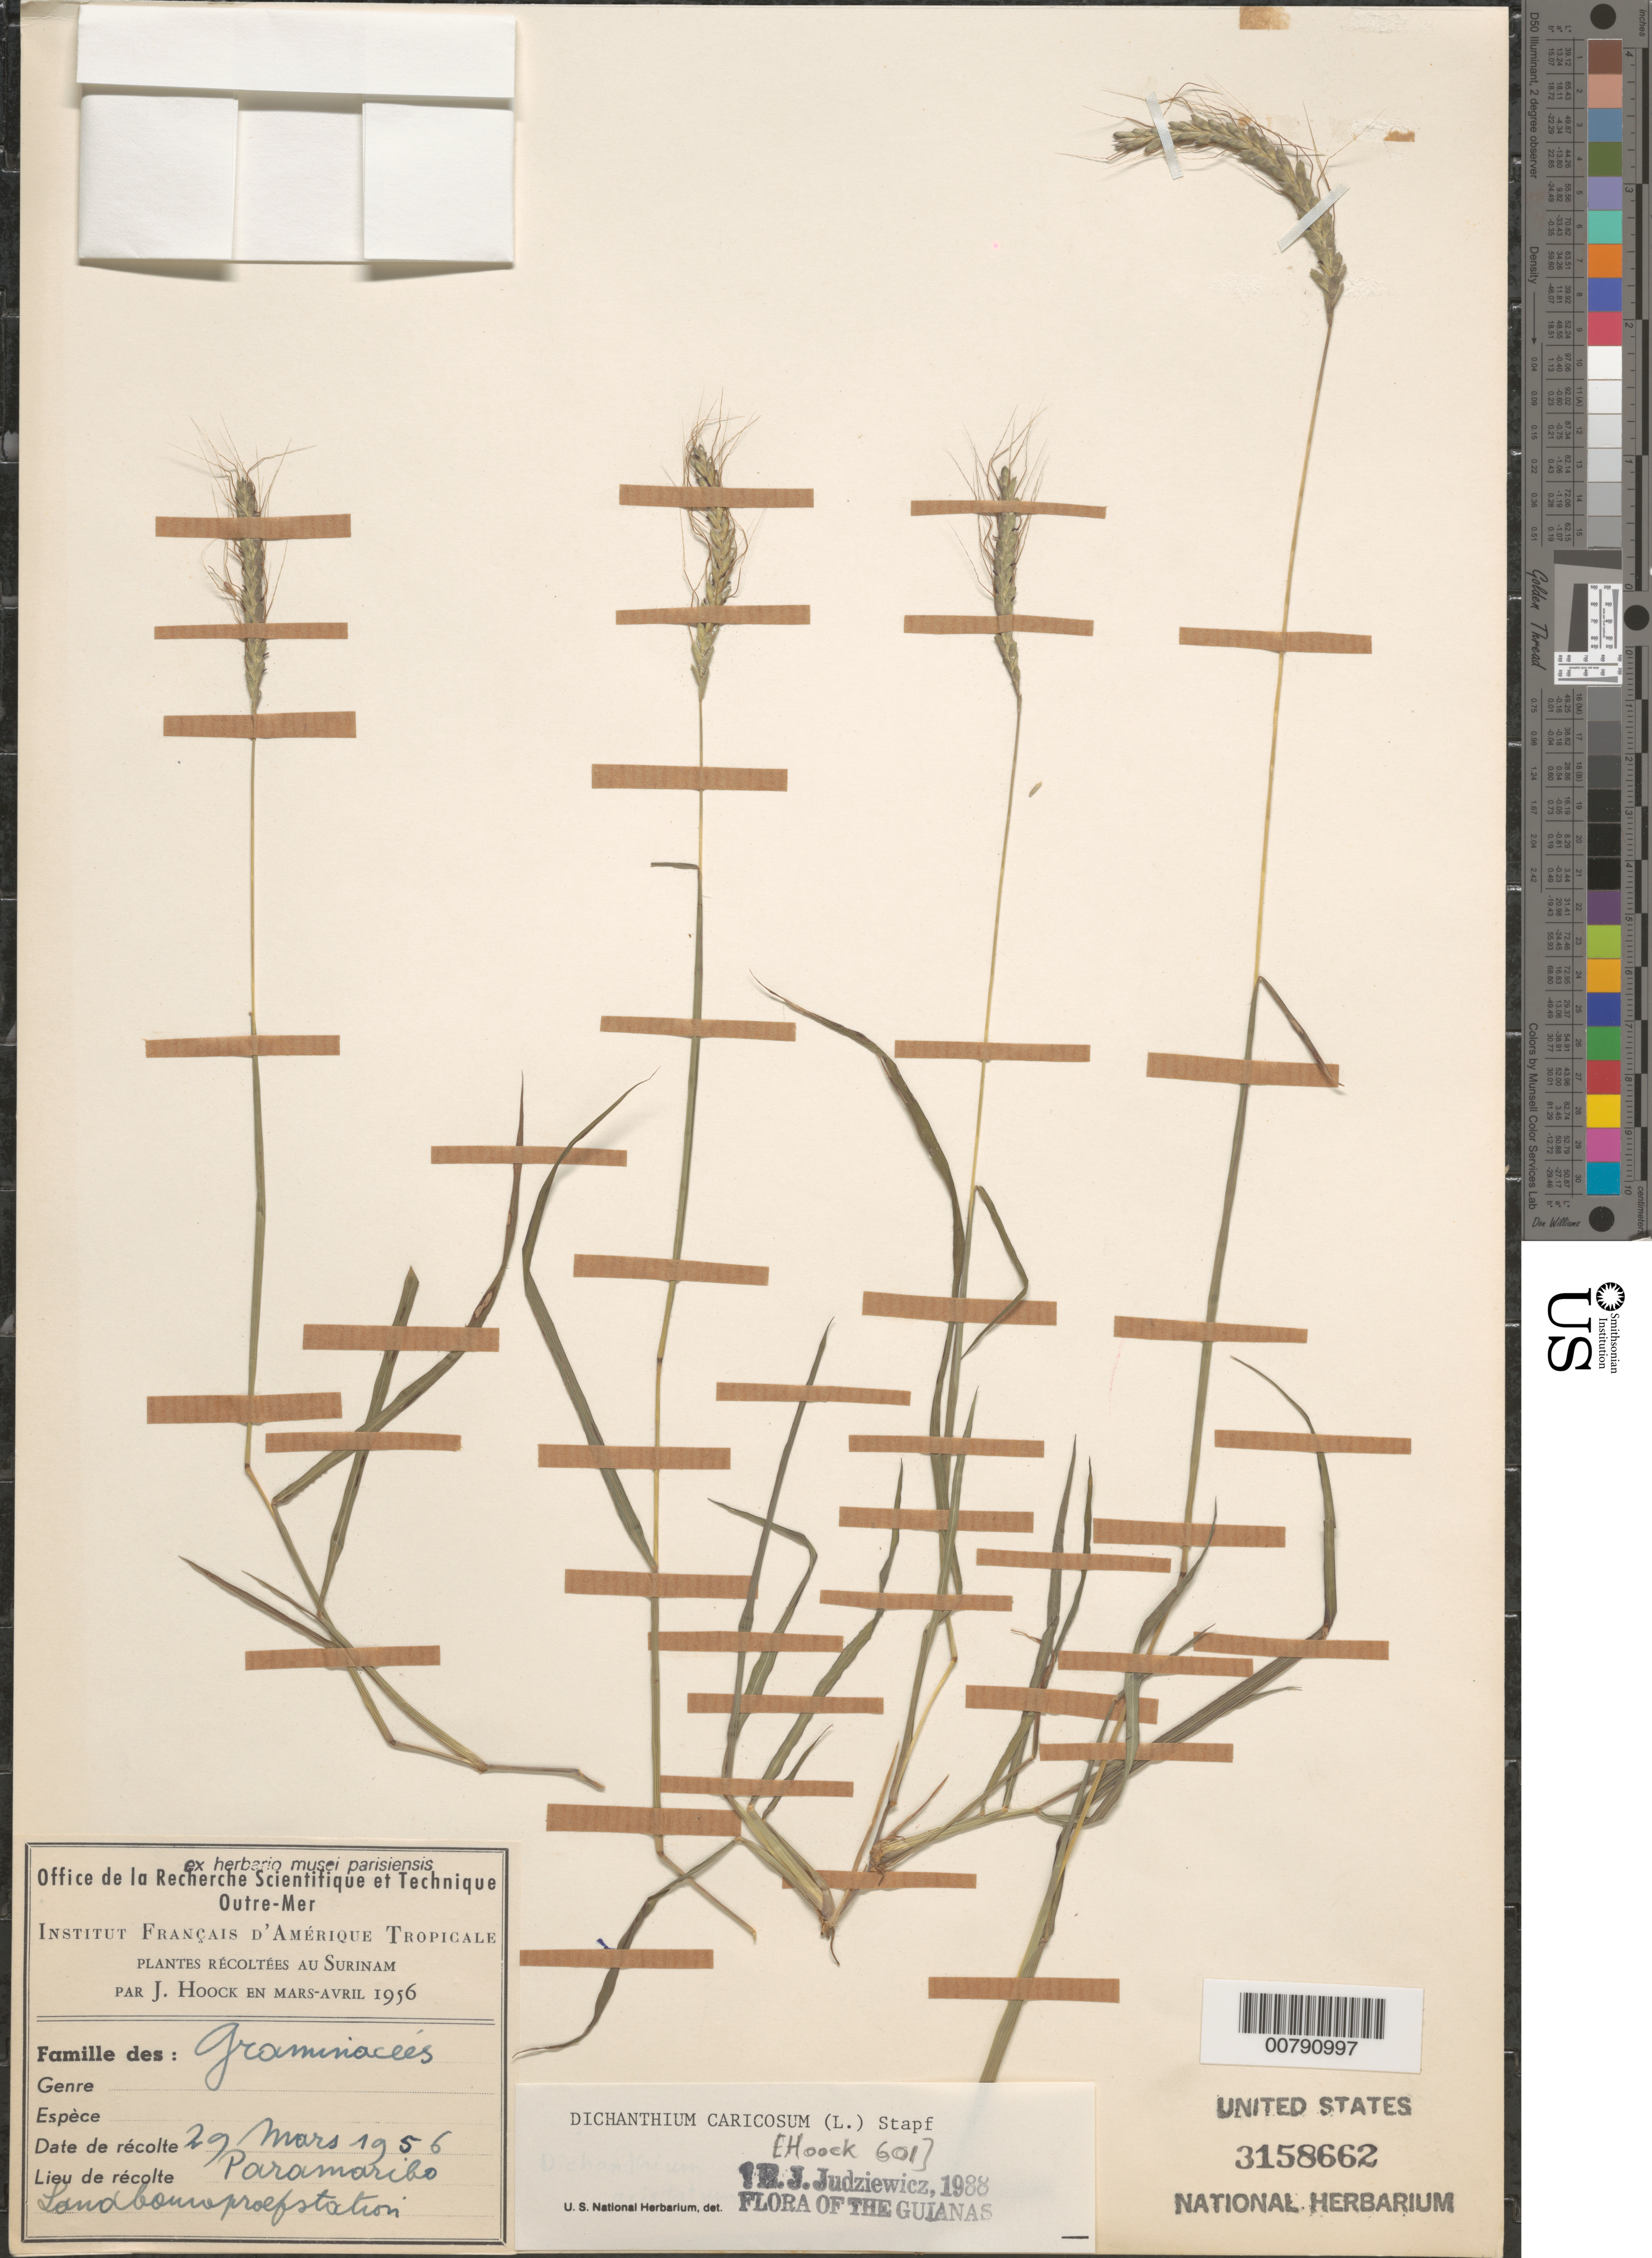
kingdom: Plantae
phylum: Tracheophyta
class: Liliopsida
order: Poales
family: Poaceae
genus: Dichanthium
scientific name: Dichanthium caricosum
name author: (L.) A. Camus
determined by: Judziewicz, E. J.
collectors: J. Hoock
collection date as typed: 29-Mar-56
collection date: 1956-03-29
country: Suriname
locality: Paramaribo, Landbouropraefstation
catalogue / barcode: US 3159662